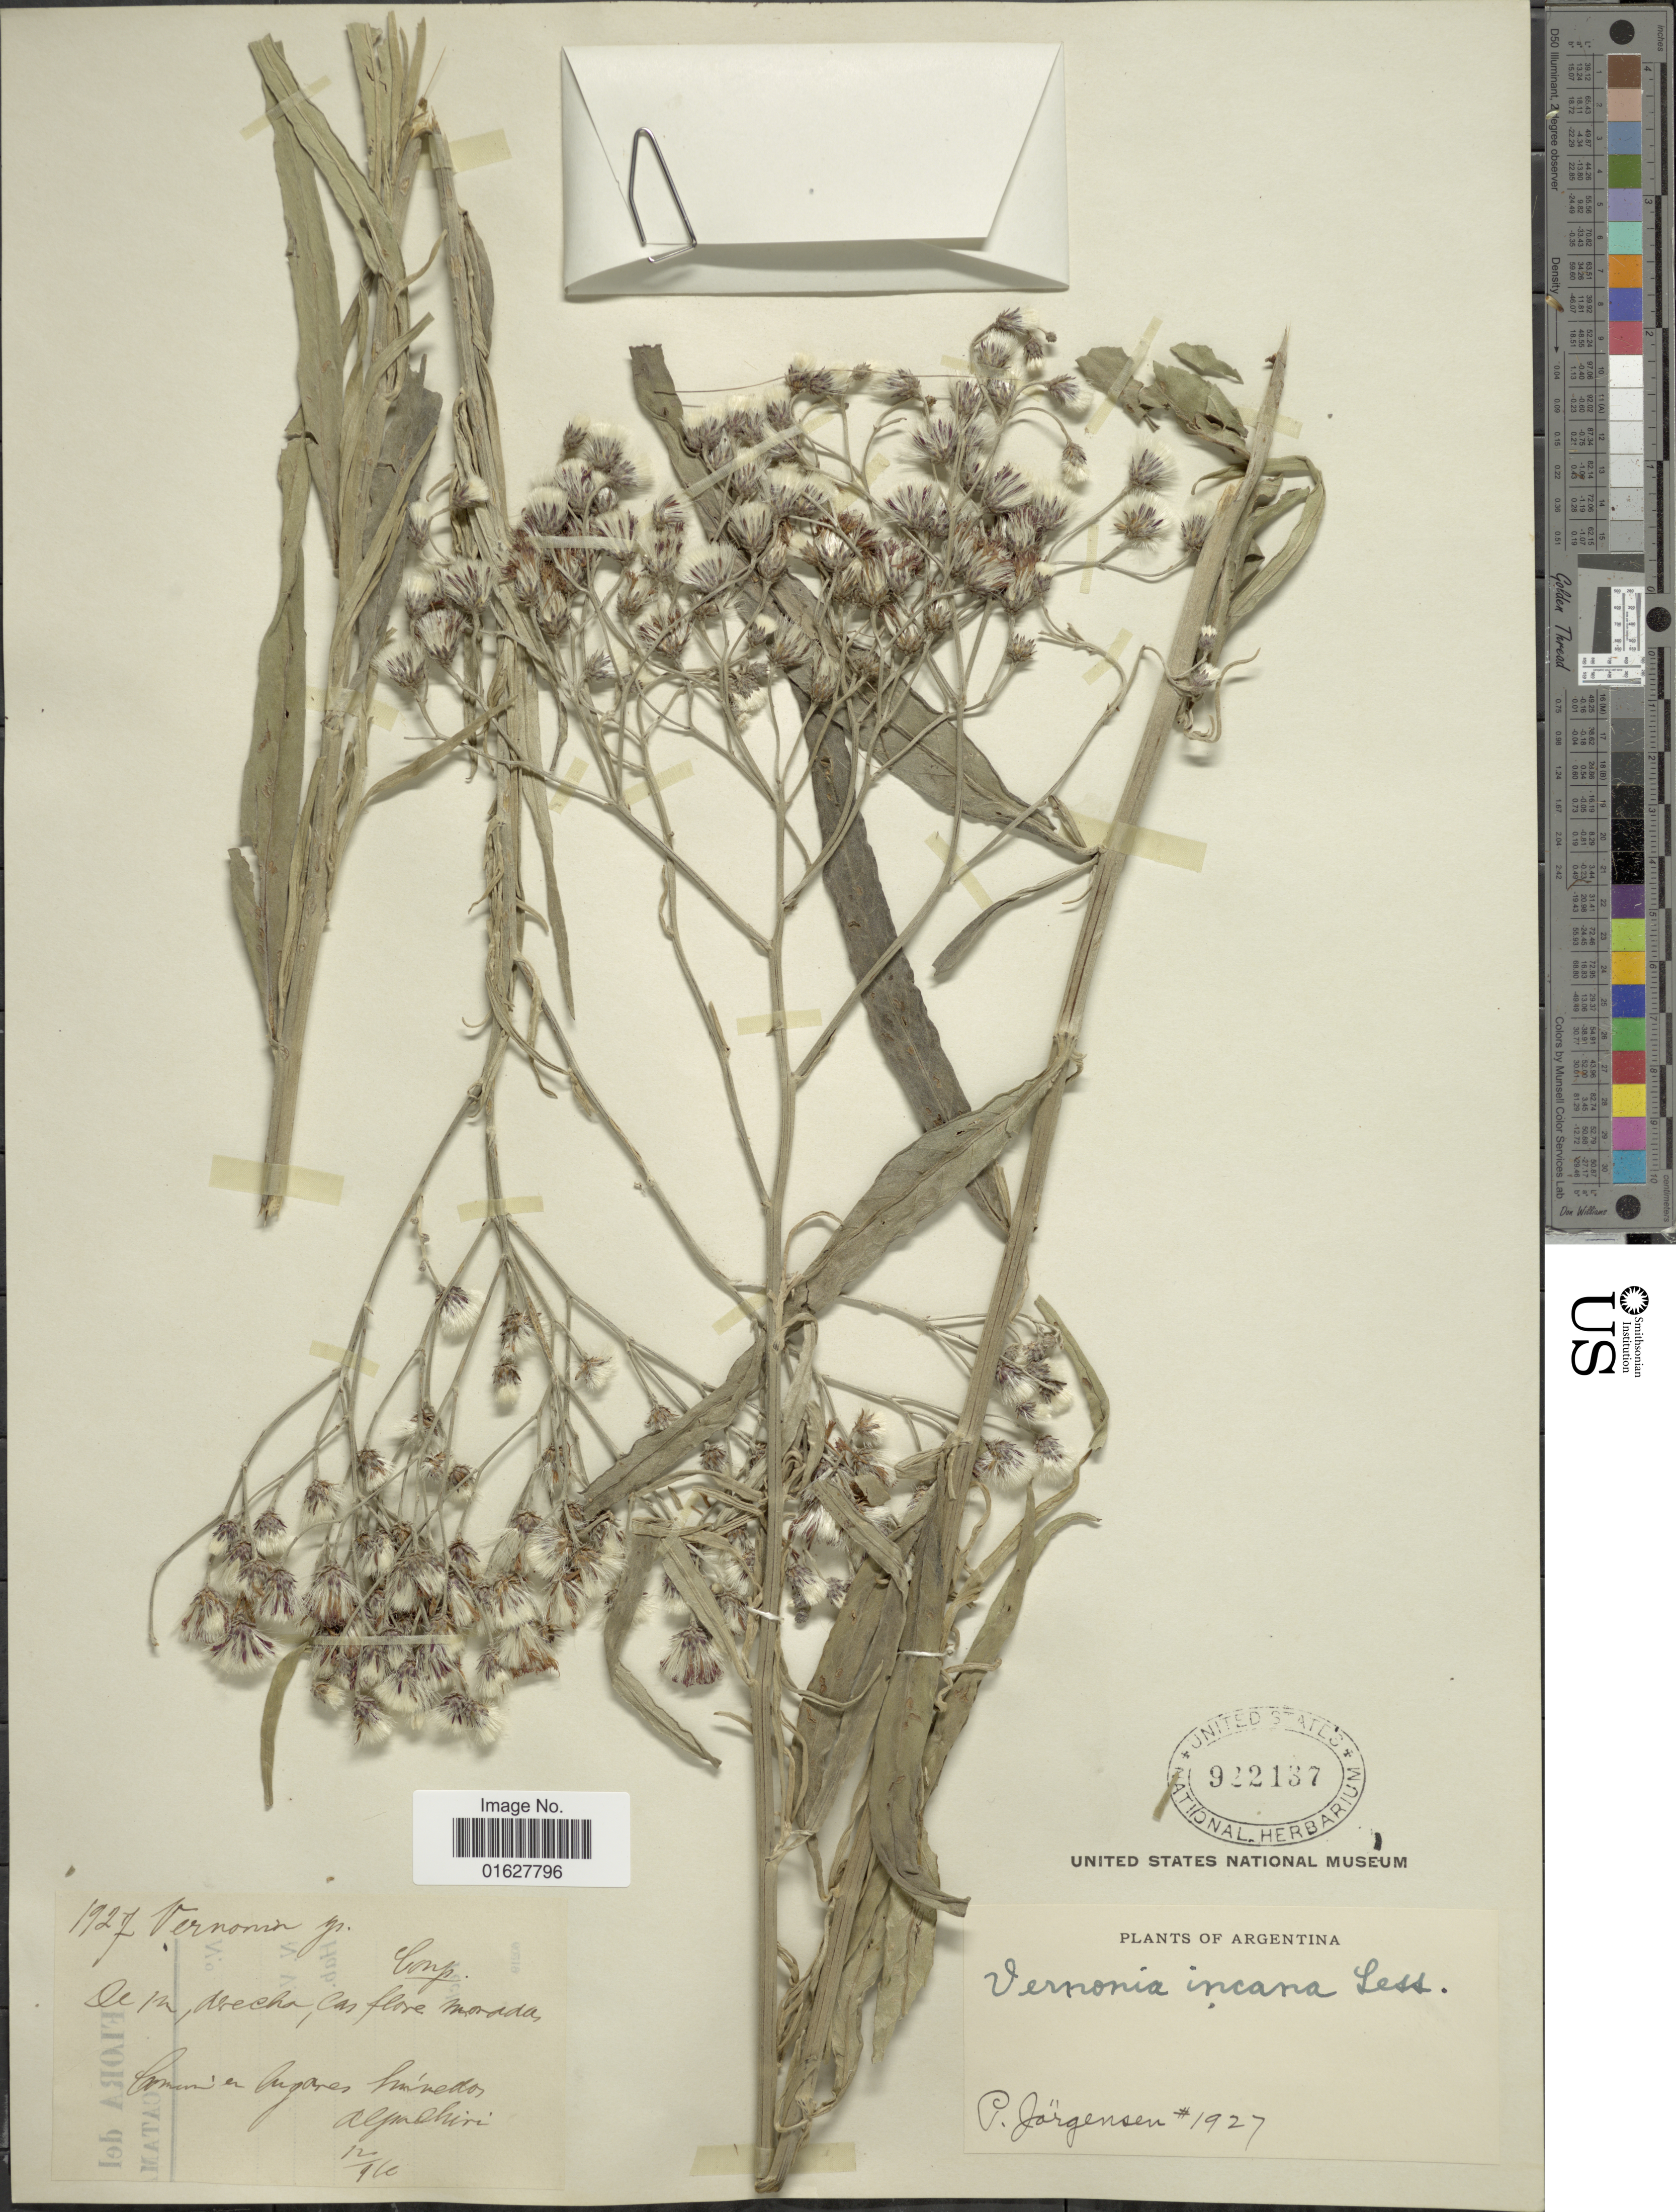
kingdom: Plantae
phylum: Tracheophyta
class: Magnoliopsida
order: Asterales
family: Asteraceae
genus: Vernonia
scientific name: Vernonia incana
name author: Less.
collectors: P. Jörgensen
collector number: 1927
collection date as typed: Transcribed d/m/y: 12/9/10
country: Argentina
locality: Alpachiri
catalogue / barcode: US 922137